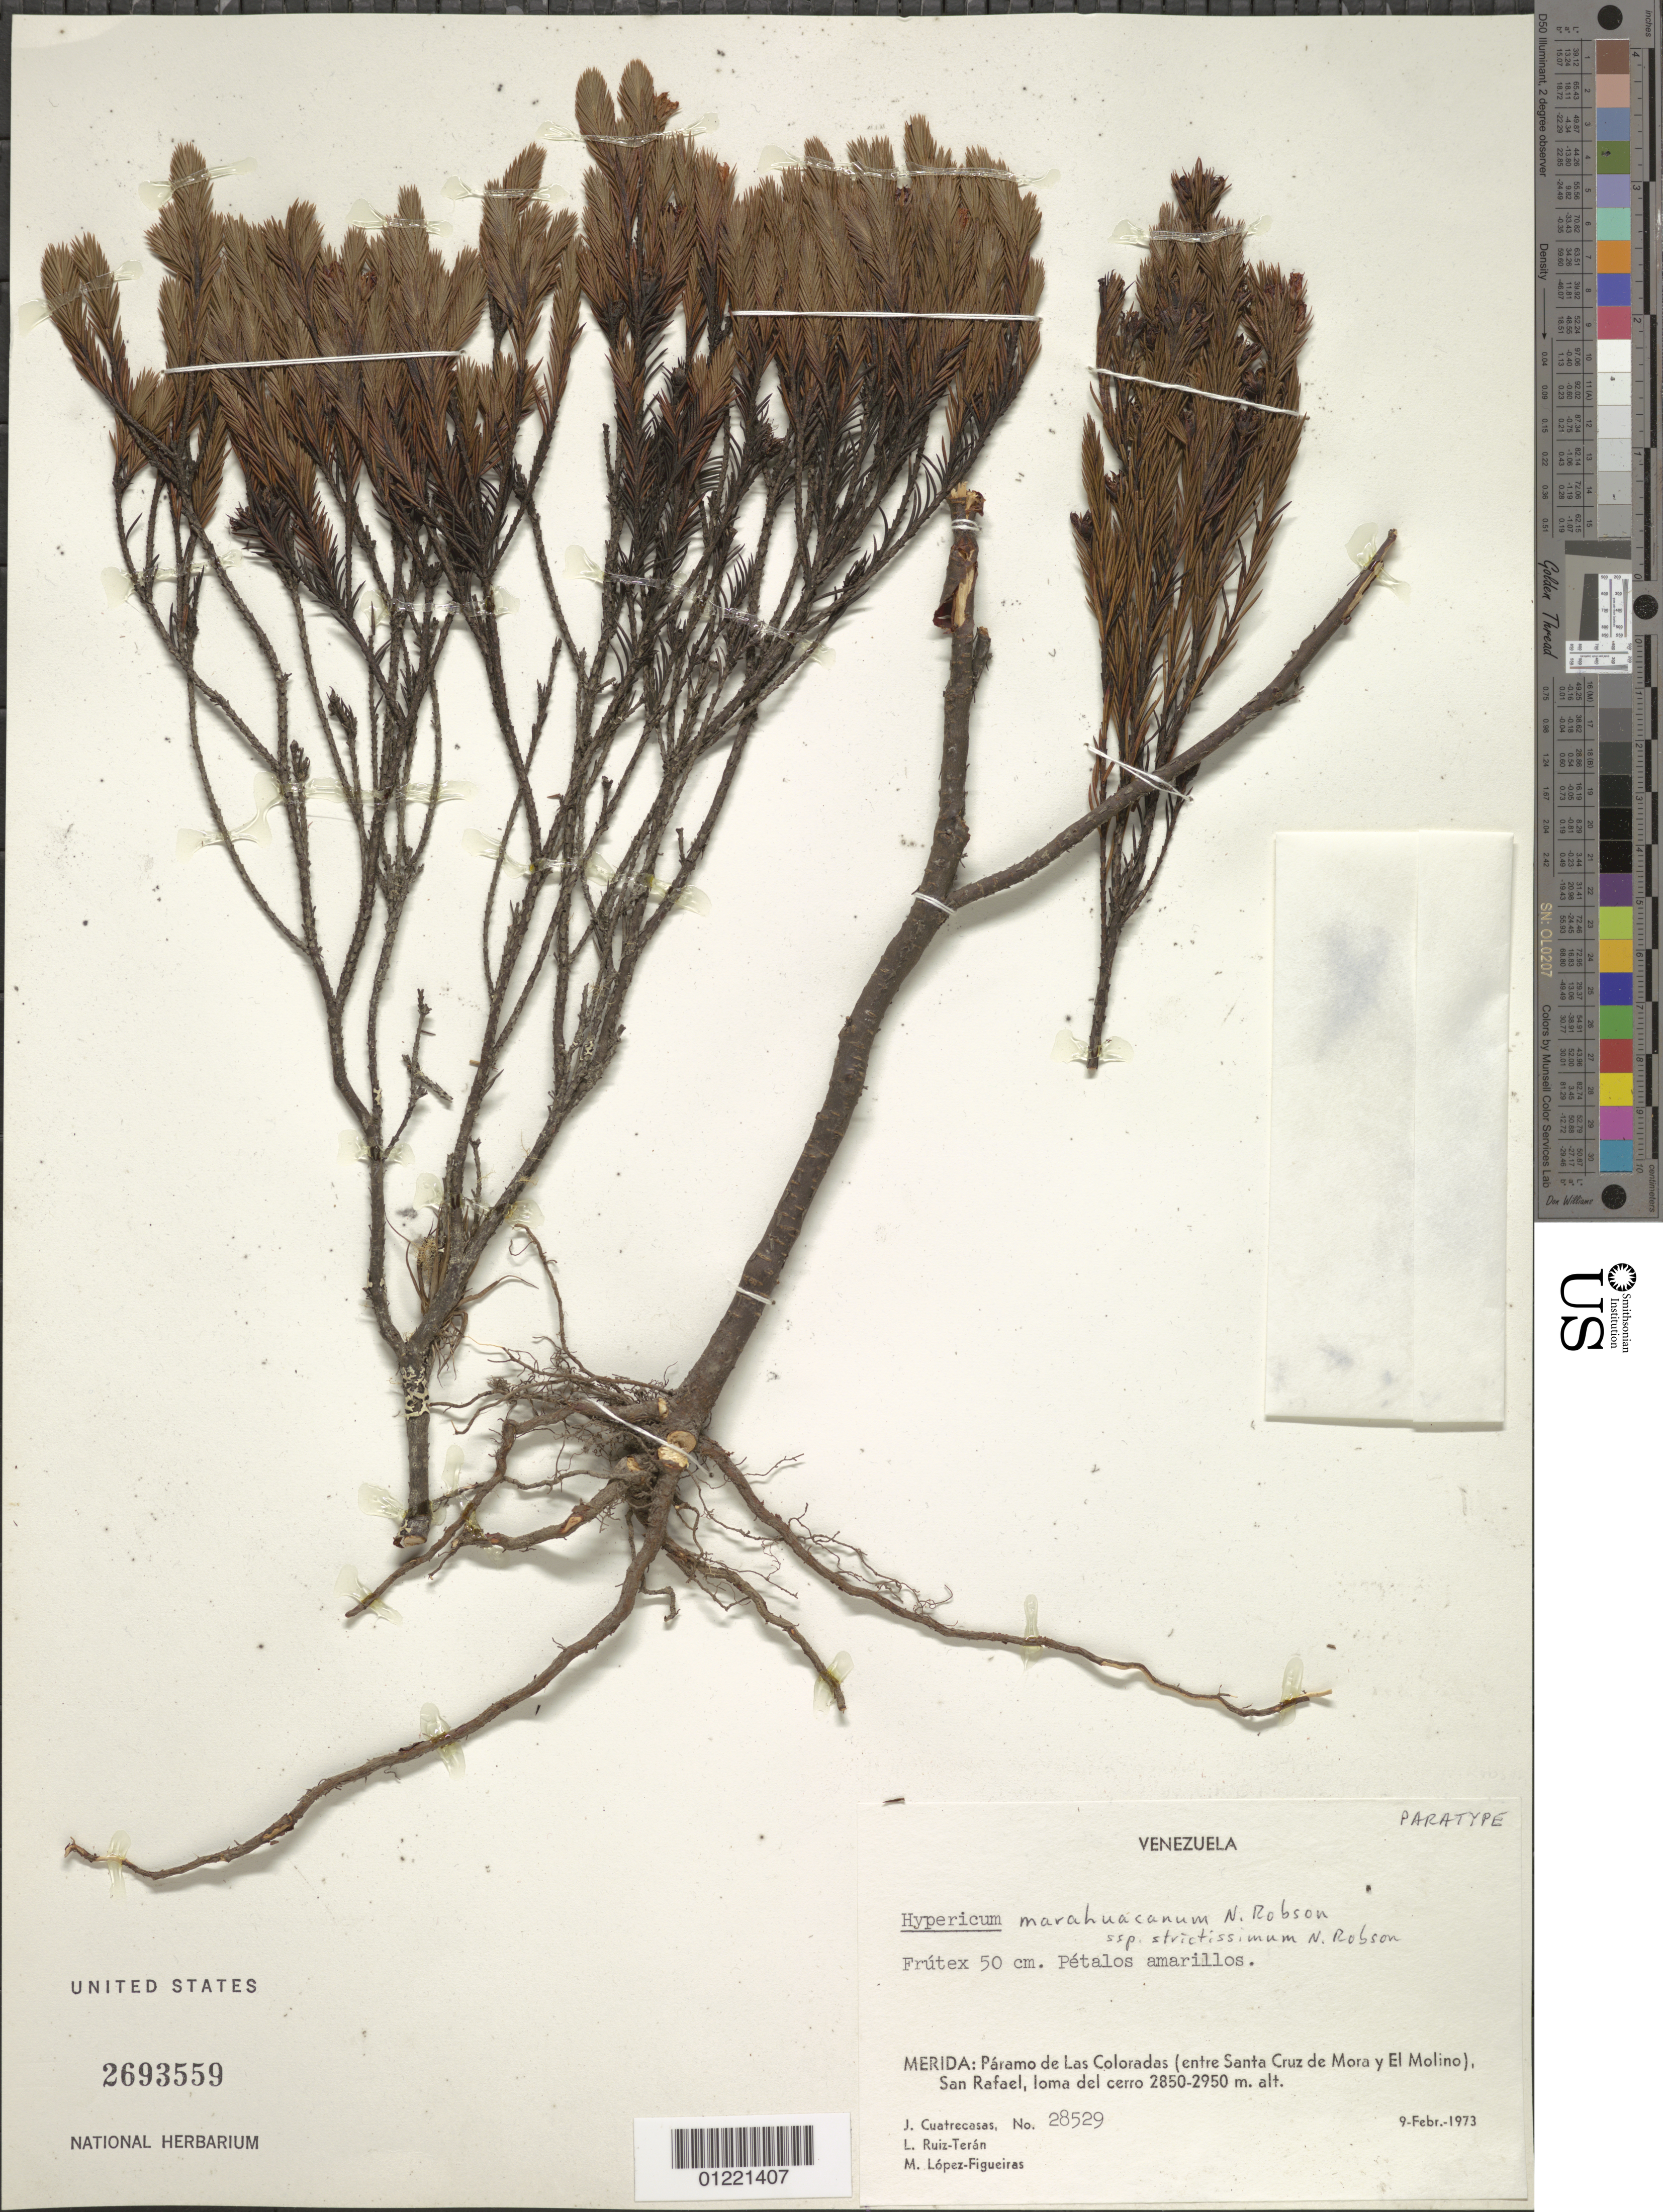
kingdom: Plantae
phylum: Tracheophyta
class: Magnoliopsida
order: Malpighiales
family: Hypericaceae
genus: Hypericum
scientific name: Hypericum marahuacanum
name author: N. Robson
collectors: J. Cuatrecasas, L. E. Ruíz-Terán & M. López Figueiras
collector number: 28529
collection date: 1973-02-09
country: Venezuela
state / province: Mérida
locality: Paramo de Las Coloradas (entre Santa Cruz de Mora y El Molino), San Rafael, loma del cerro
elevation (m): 2850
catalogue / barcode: US 2693559